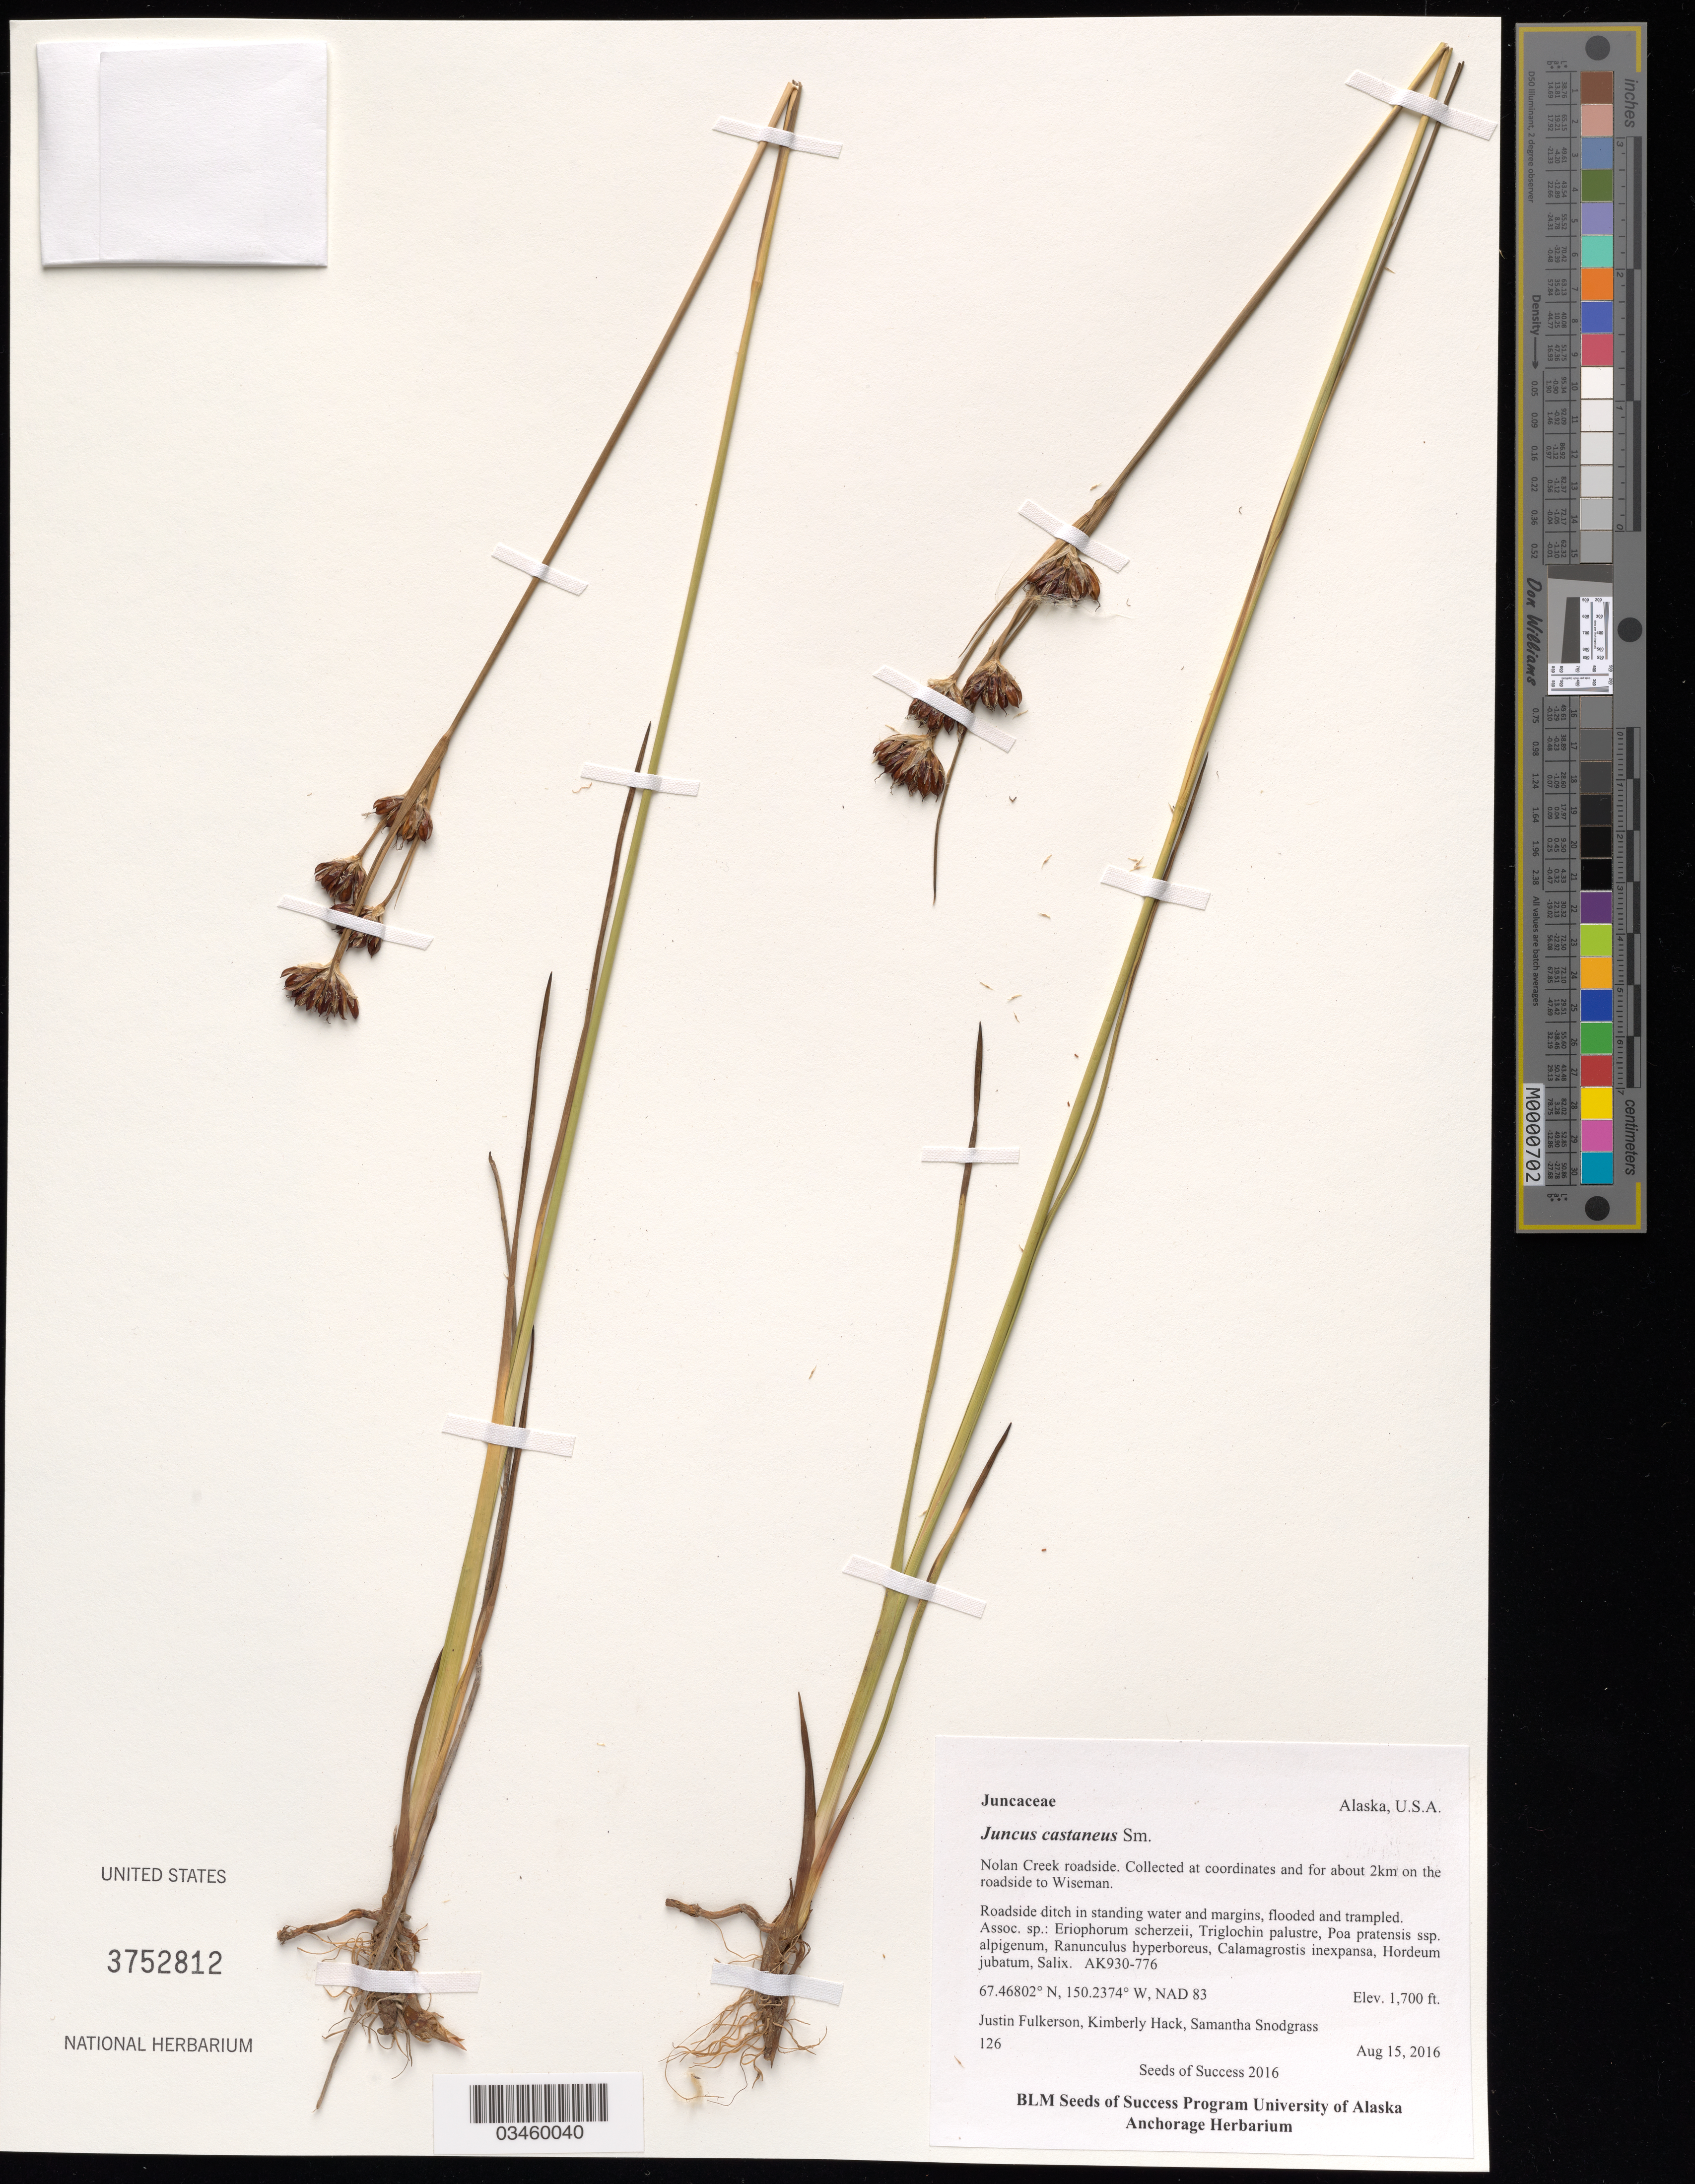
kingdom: Plantae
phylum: Tracheophyta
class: Liliopsida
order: Poales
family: Juncaceae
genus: Juncus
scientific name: Juncus castaneus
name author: Sm.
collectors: J. Fulkerson, K. Hack & S. Snodgrass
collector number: AK930-776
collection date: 2016-08-15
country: United States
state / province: Alaska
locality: Nolan Creek roadside, 2 km on the roadside to Wiseman.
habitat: Roadside ditch in standing water and margins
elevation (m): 518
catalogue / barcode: US 3752812